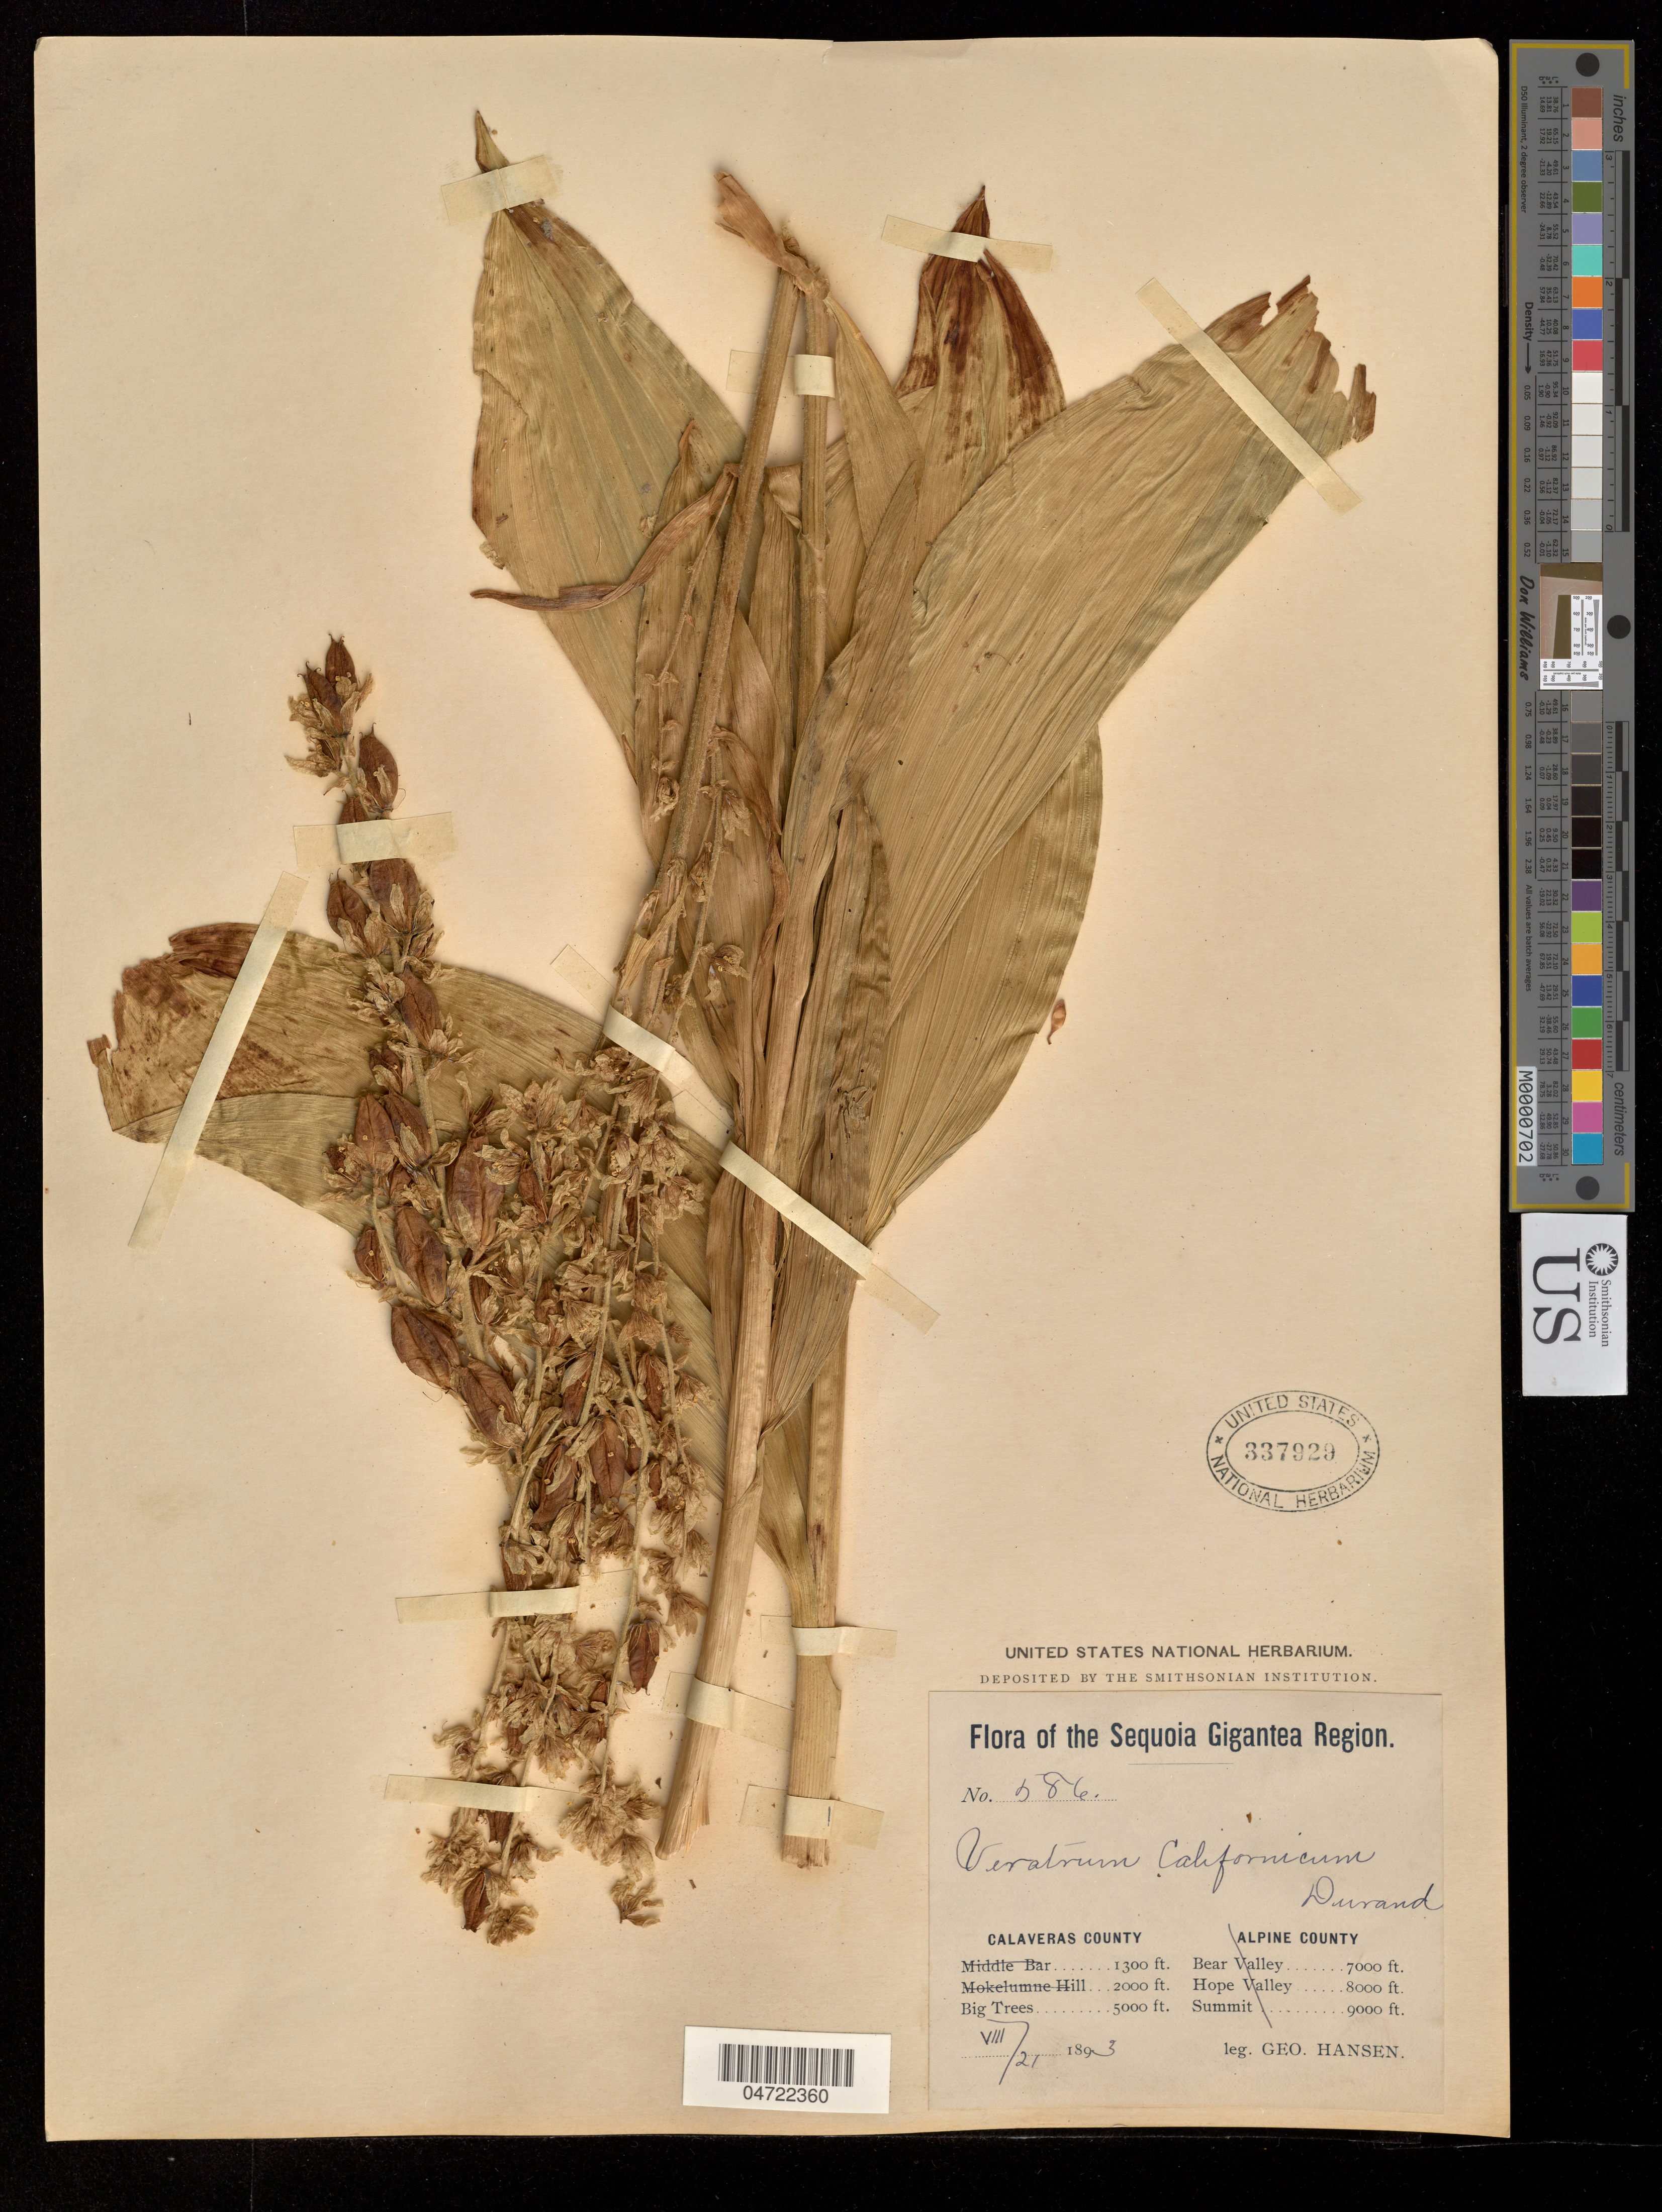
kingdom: Plantae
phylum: Tracheophyta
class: Liliopsida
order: Liliales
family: Melanthiaceae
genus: Veratrum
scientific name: Veratrum californicum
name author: Durand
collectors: G. Hansen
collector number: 586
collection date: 1893-08-21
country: United States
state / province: California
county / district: Calaveras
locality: The Sequoia Gigantea Region. Big Trees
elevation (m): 1524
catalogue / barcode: US 337929